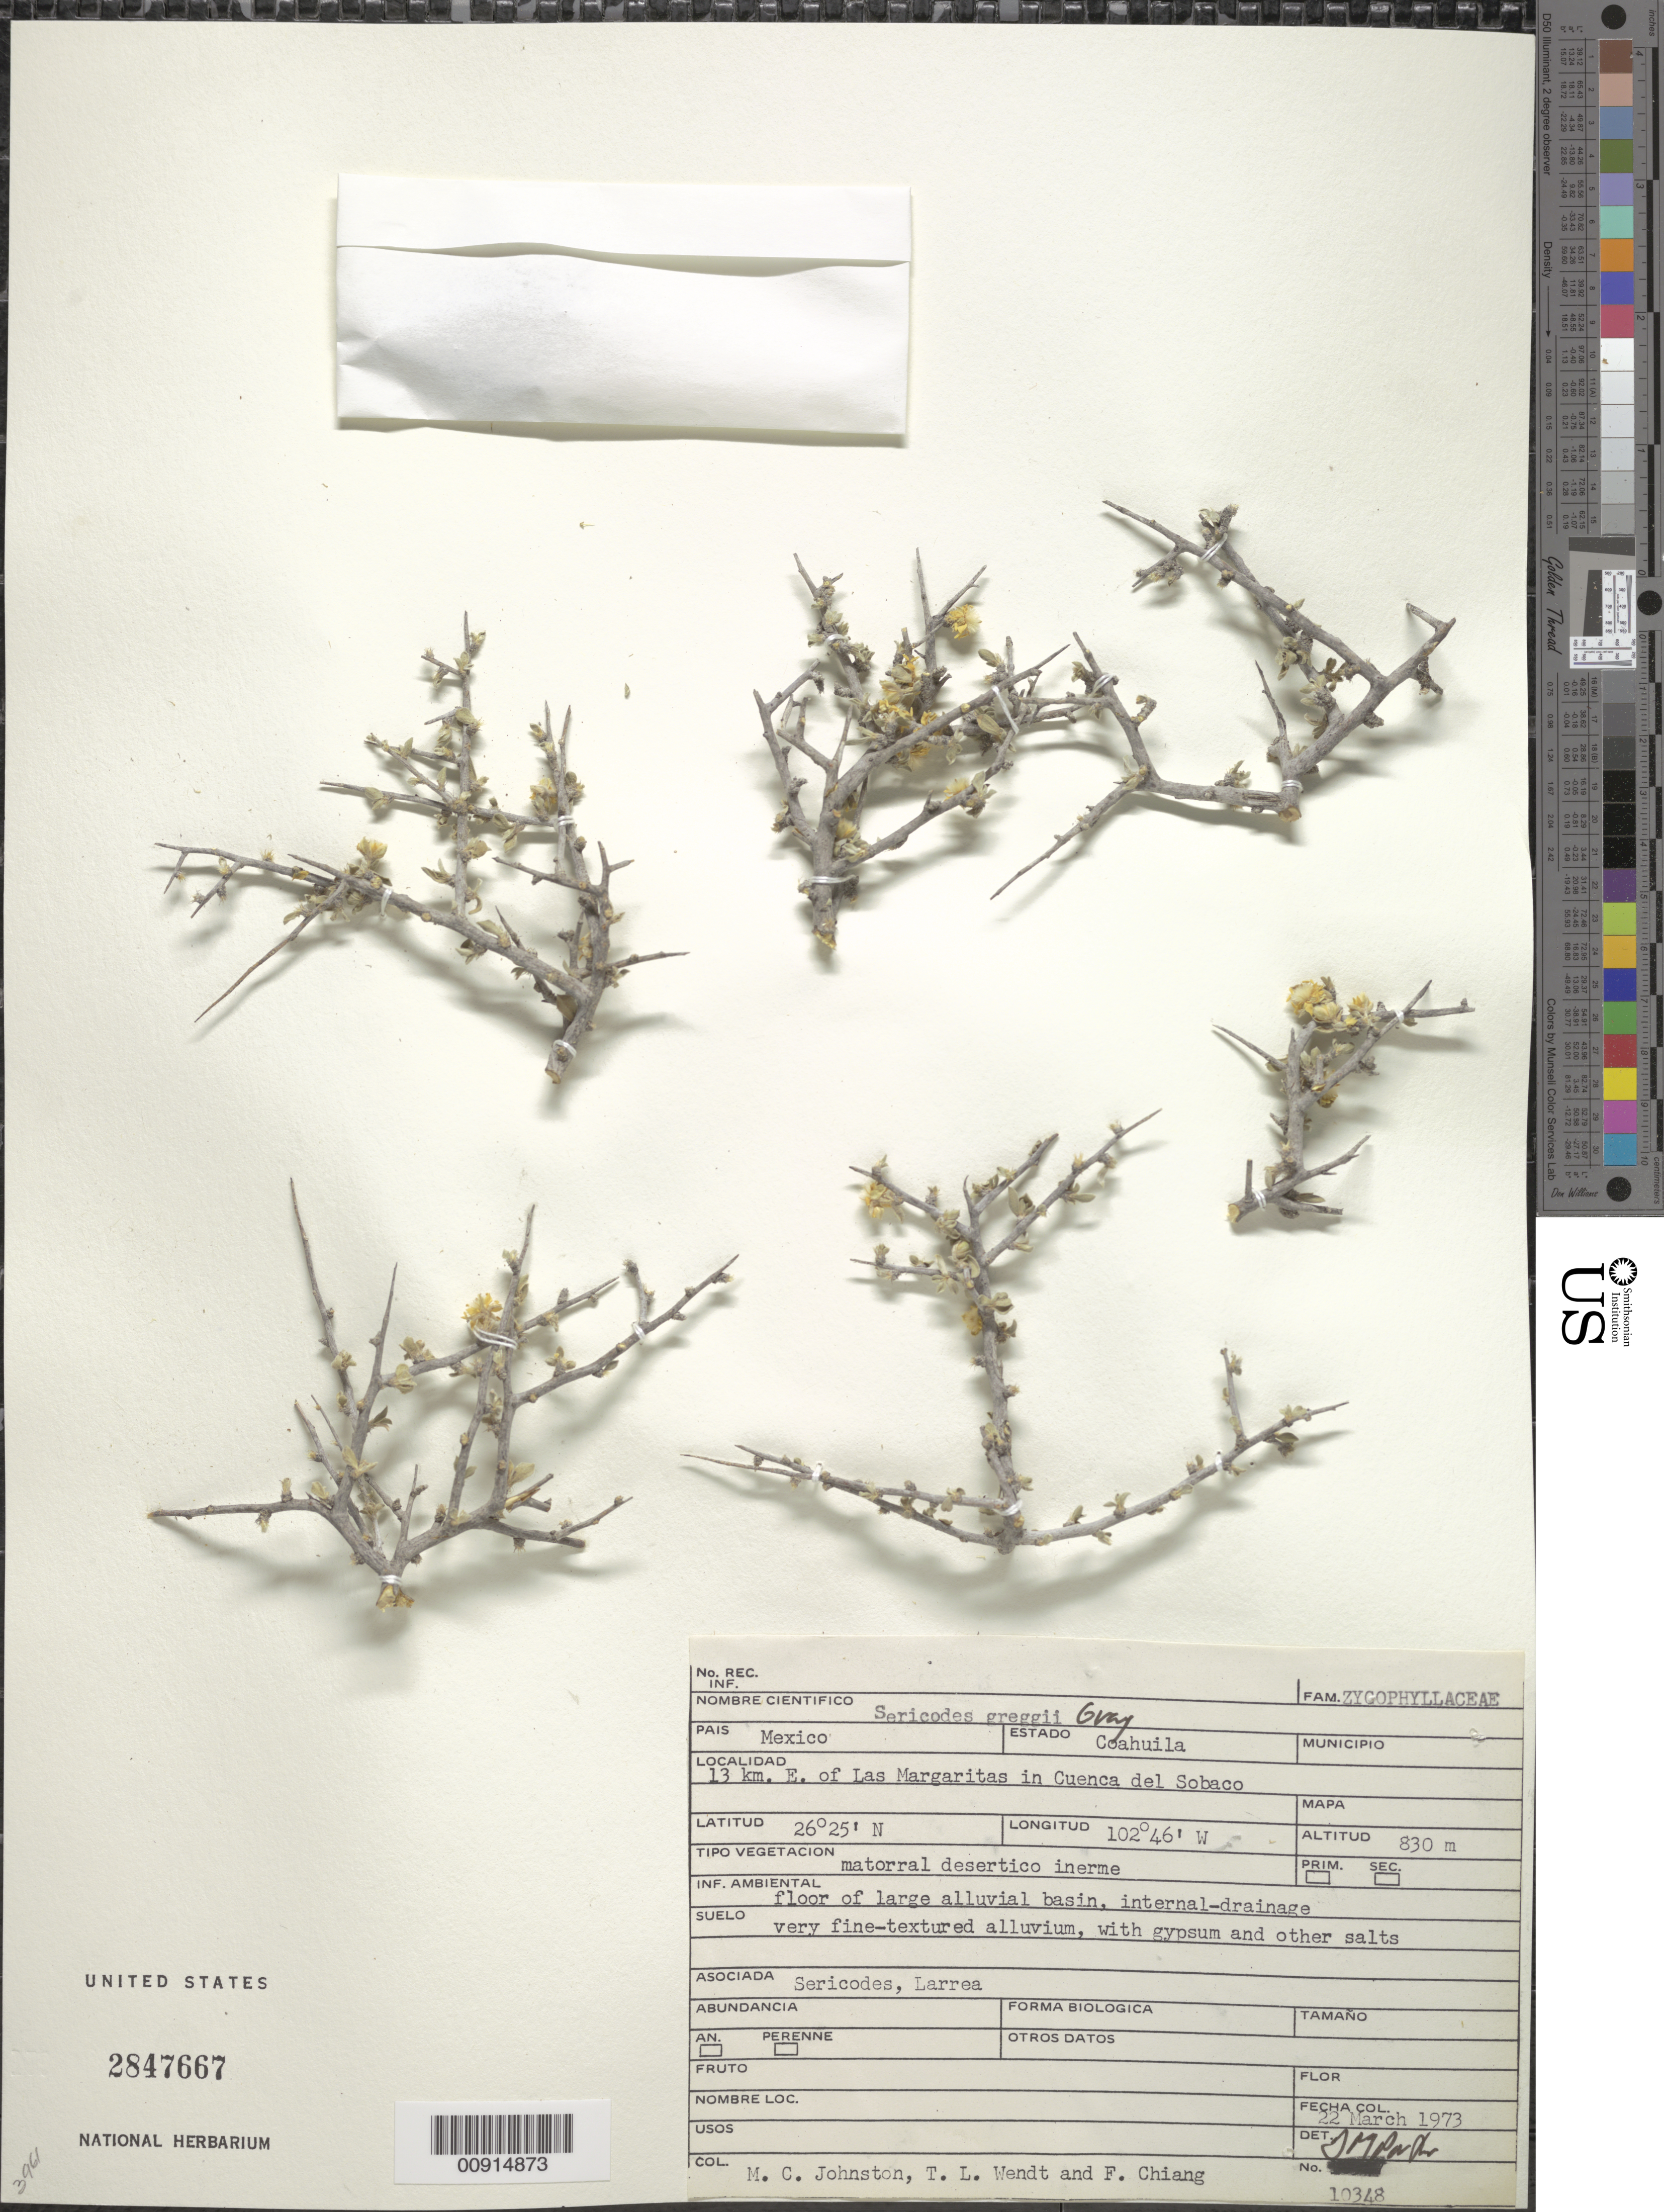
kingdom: Plantae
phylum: Tracheophyta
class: Magnoliopsida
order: Zygophyllales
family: Zygophyllaceae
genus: Sericodes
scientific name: Sericodes greggii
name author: A. Gray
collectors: M. Johnston, T. L. Wendt & F. Chiang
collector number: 10348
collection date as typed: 22 Mar 1973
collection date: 1973-03-22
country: Mexico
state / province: Coahuila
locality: Estado Coahuila: 13 km. E of Las Margaritas in Cuenca del Sobaco.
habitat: Matorral desértico inerme. Floor of large alluvial basin, internal-drainage. Very fine-textured alluvium, w/gypsum and ..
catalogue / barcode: US 2847667